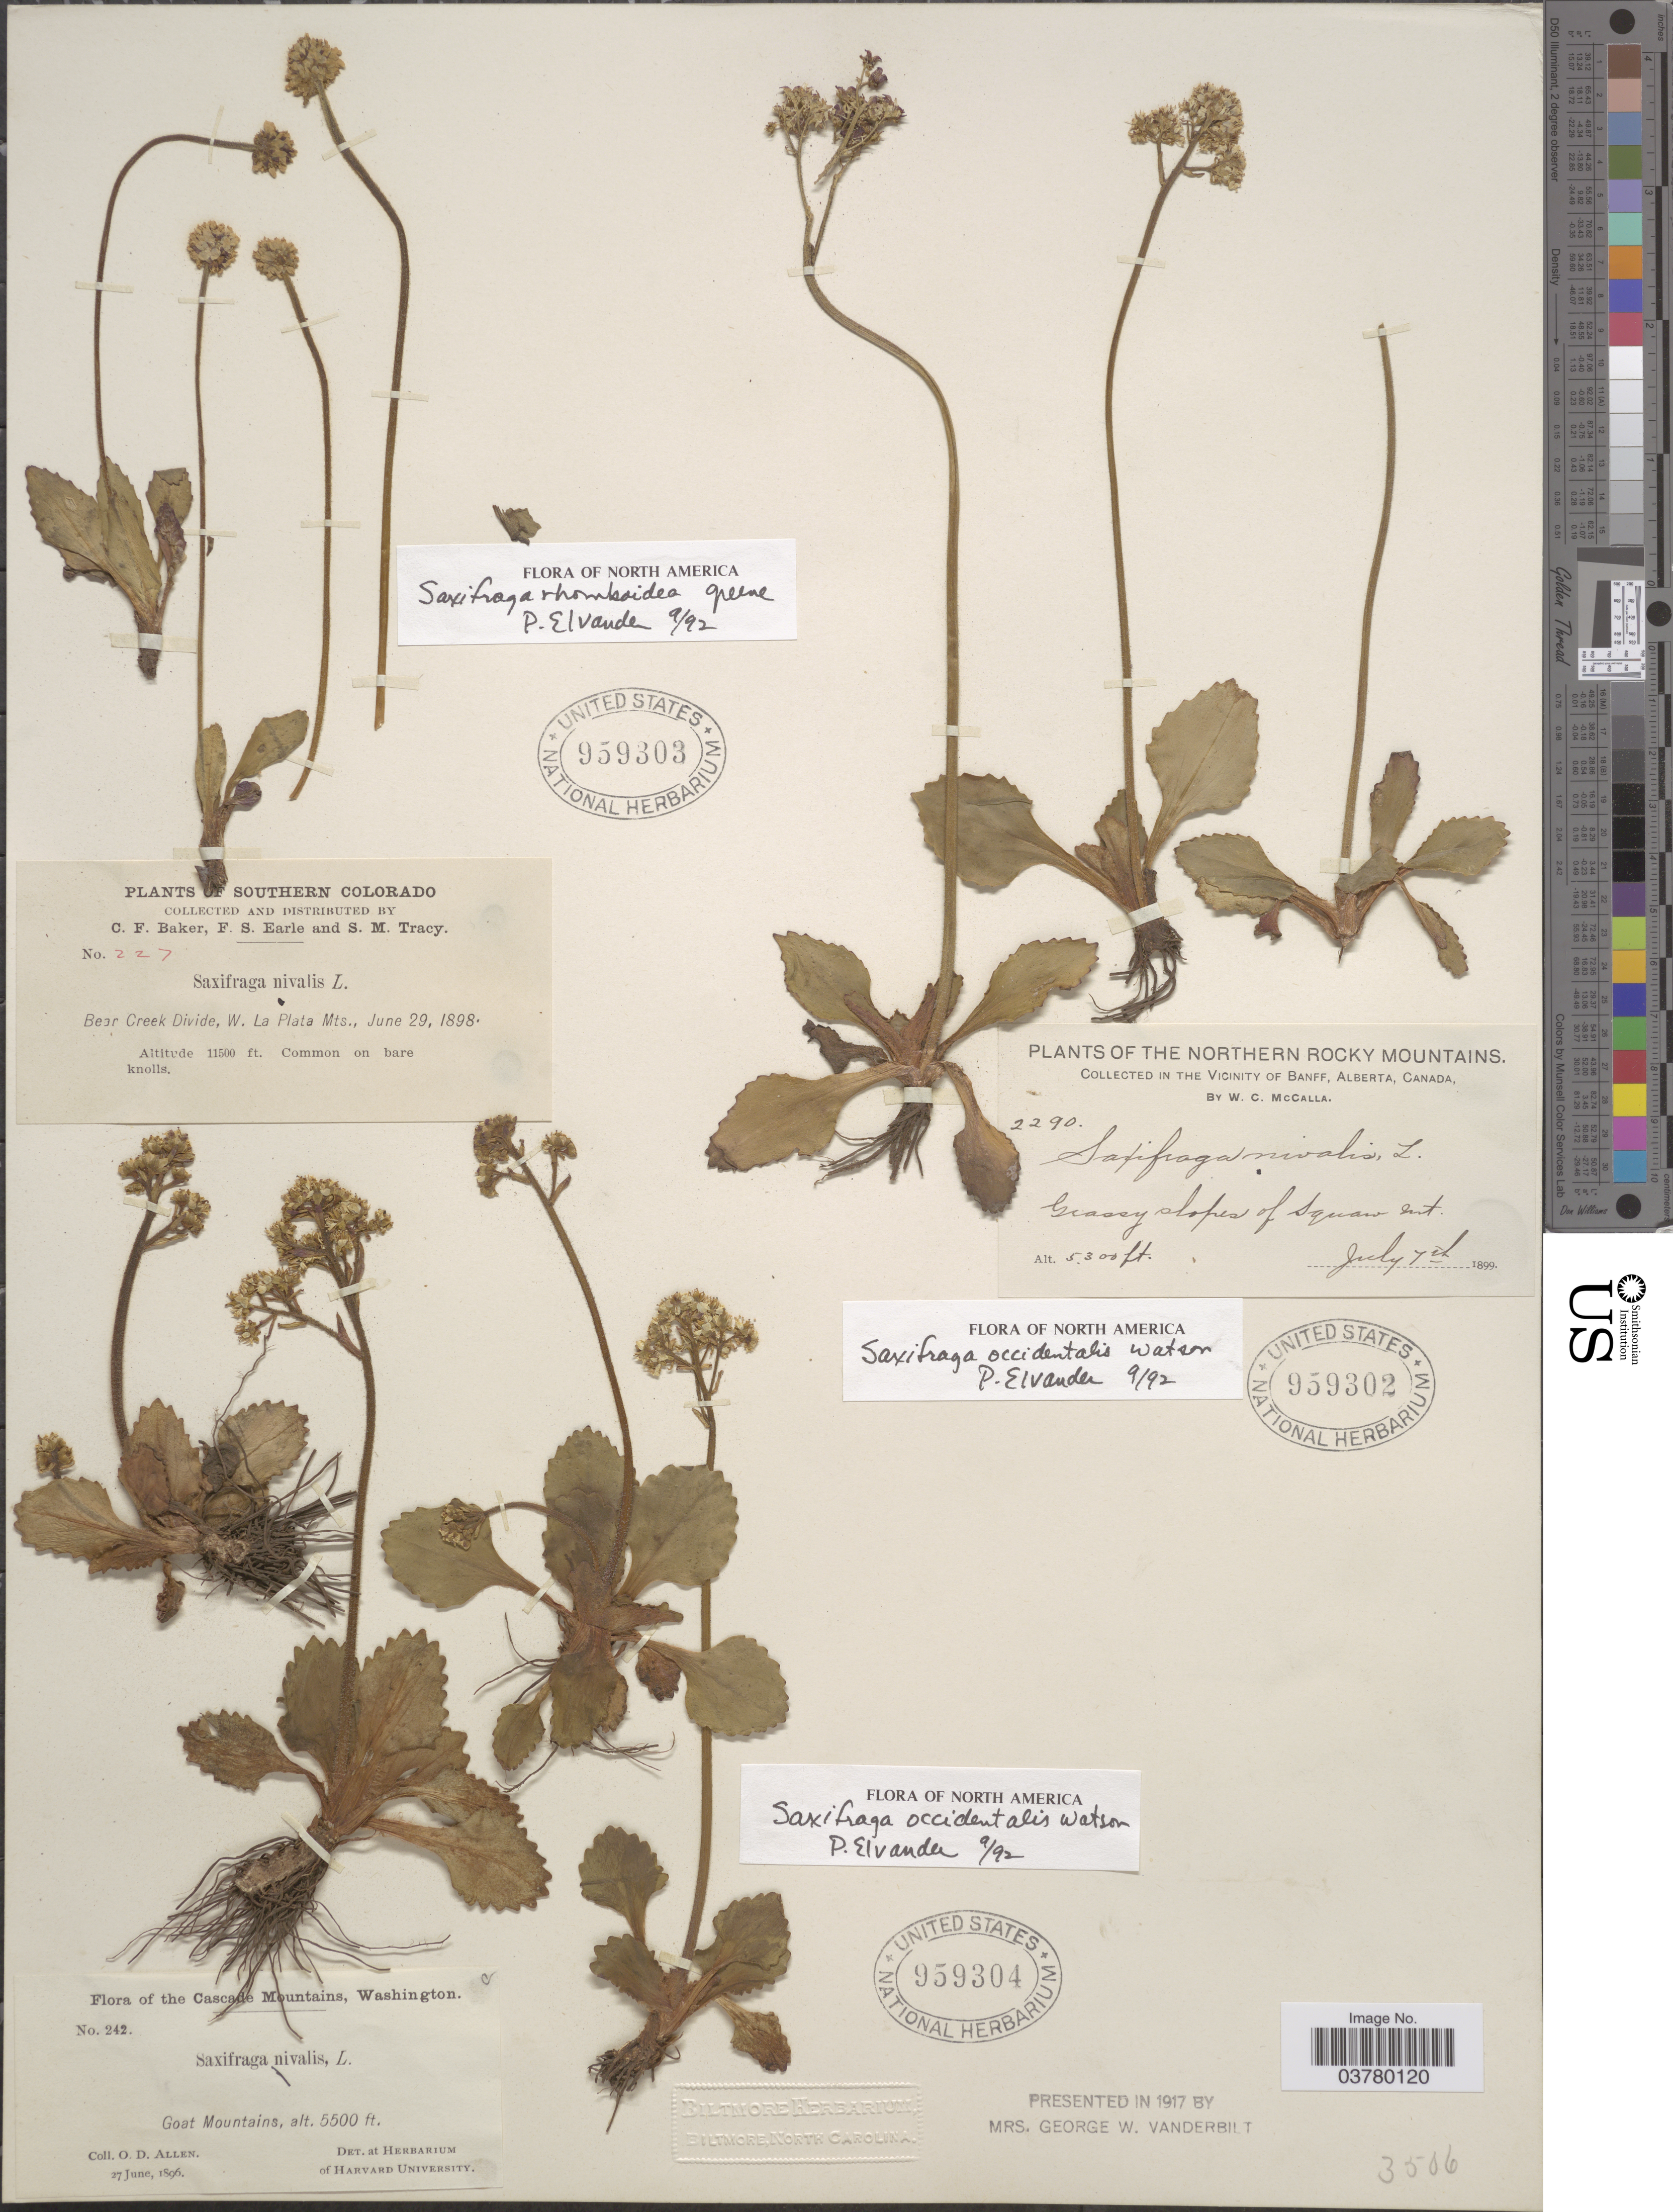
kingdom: Plantae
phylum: Tracheophyta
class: Magnoliopsida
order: Saxifragales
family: Saxifragaceae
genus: Micranthes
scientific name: Micranthes occidentalis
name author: (S. Watson) Small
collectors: C. F. Baker, F. S. Earle & S. M. Tracy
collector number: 227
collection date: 1898-06-29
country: United States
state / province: Colorado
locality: Southern Colorado. Bear Creek Divide, W. La Plata Mts.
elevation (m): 3505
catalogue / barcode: US 959303-2